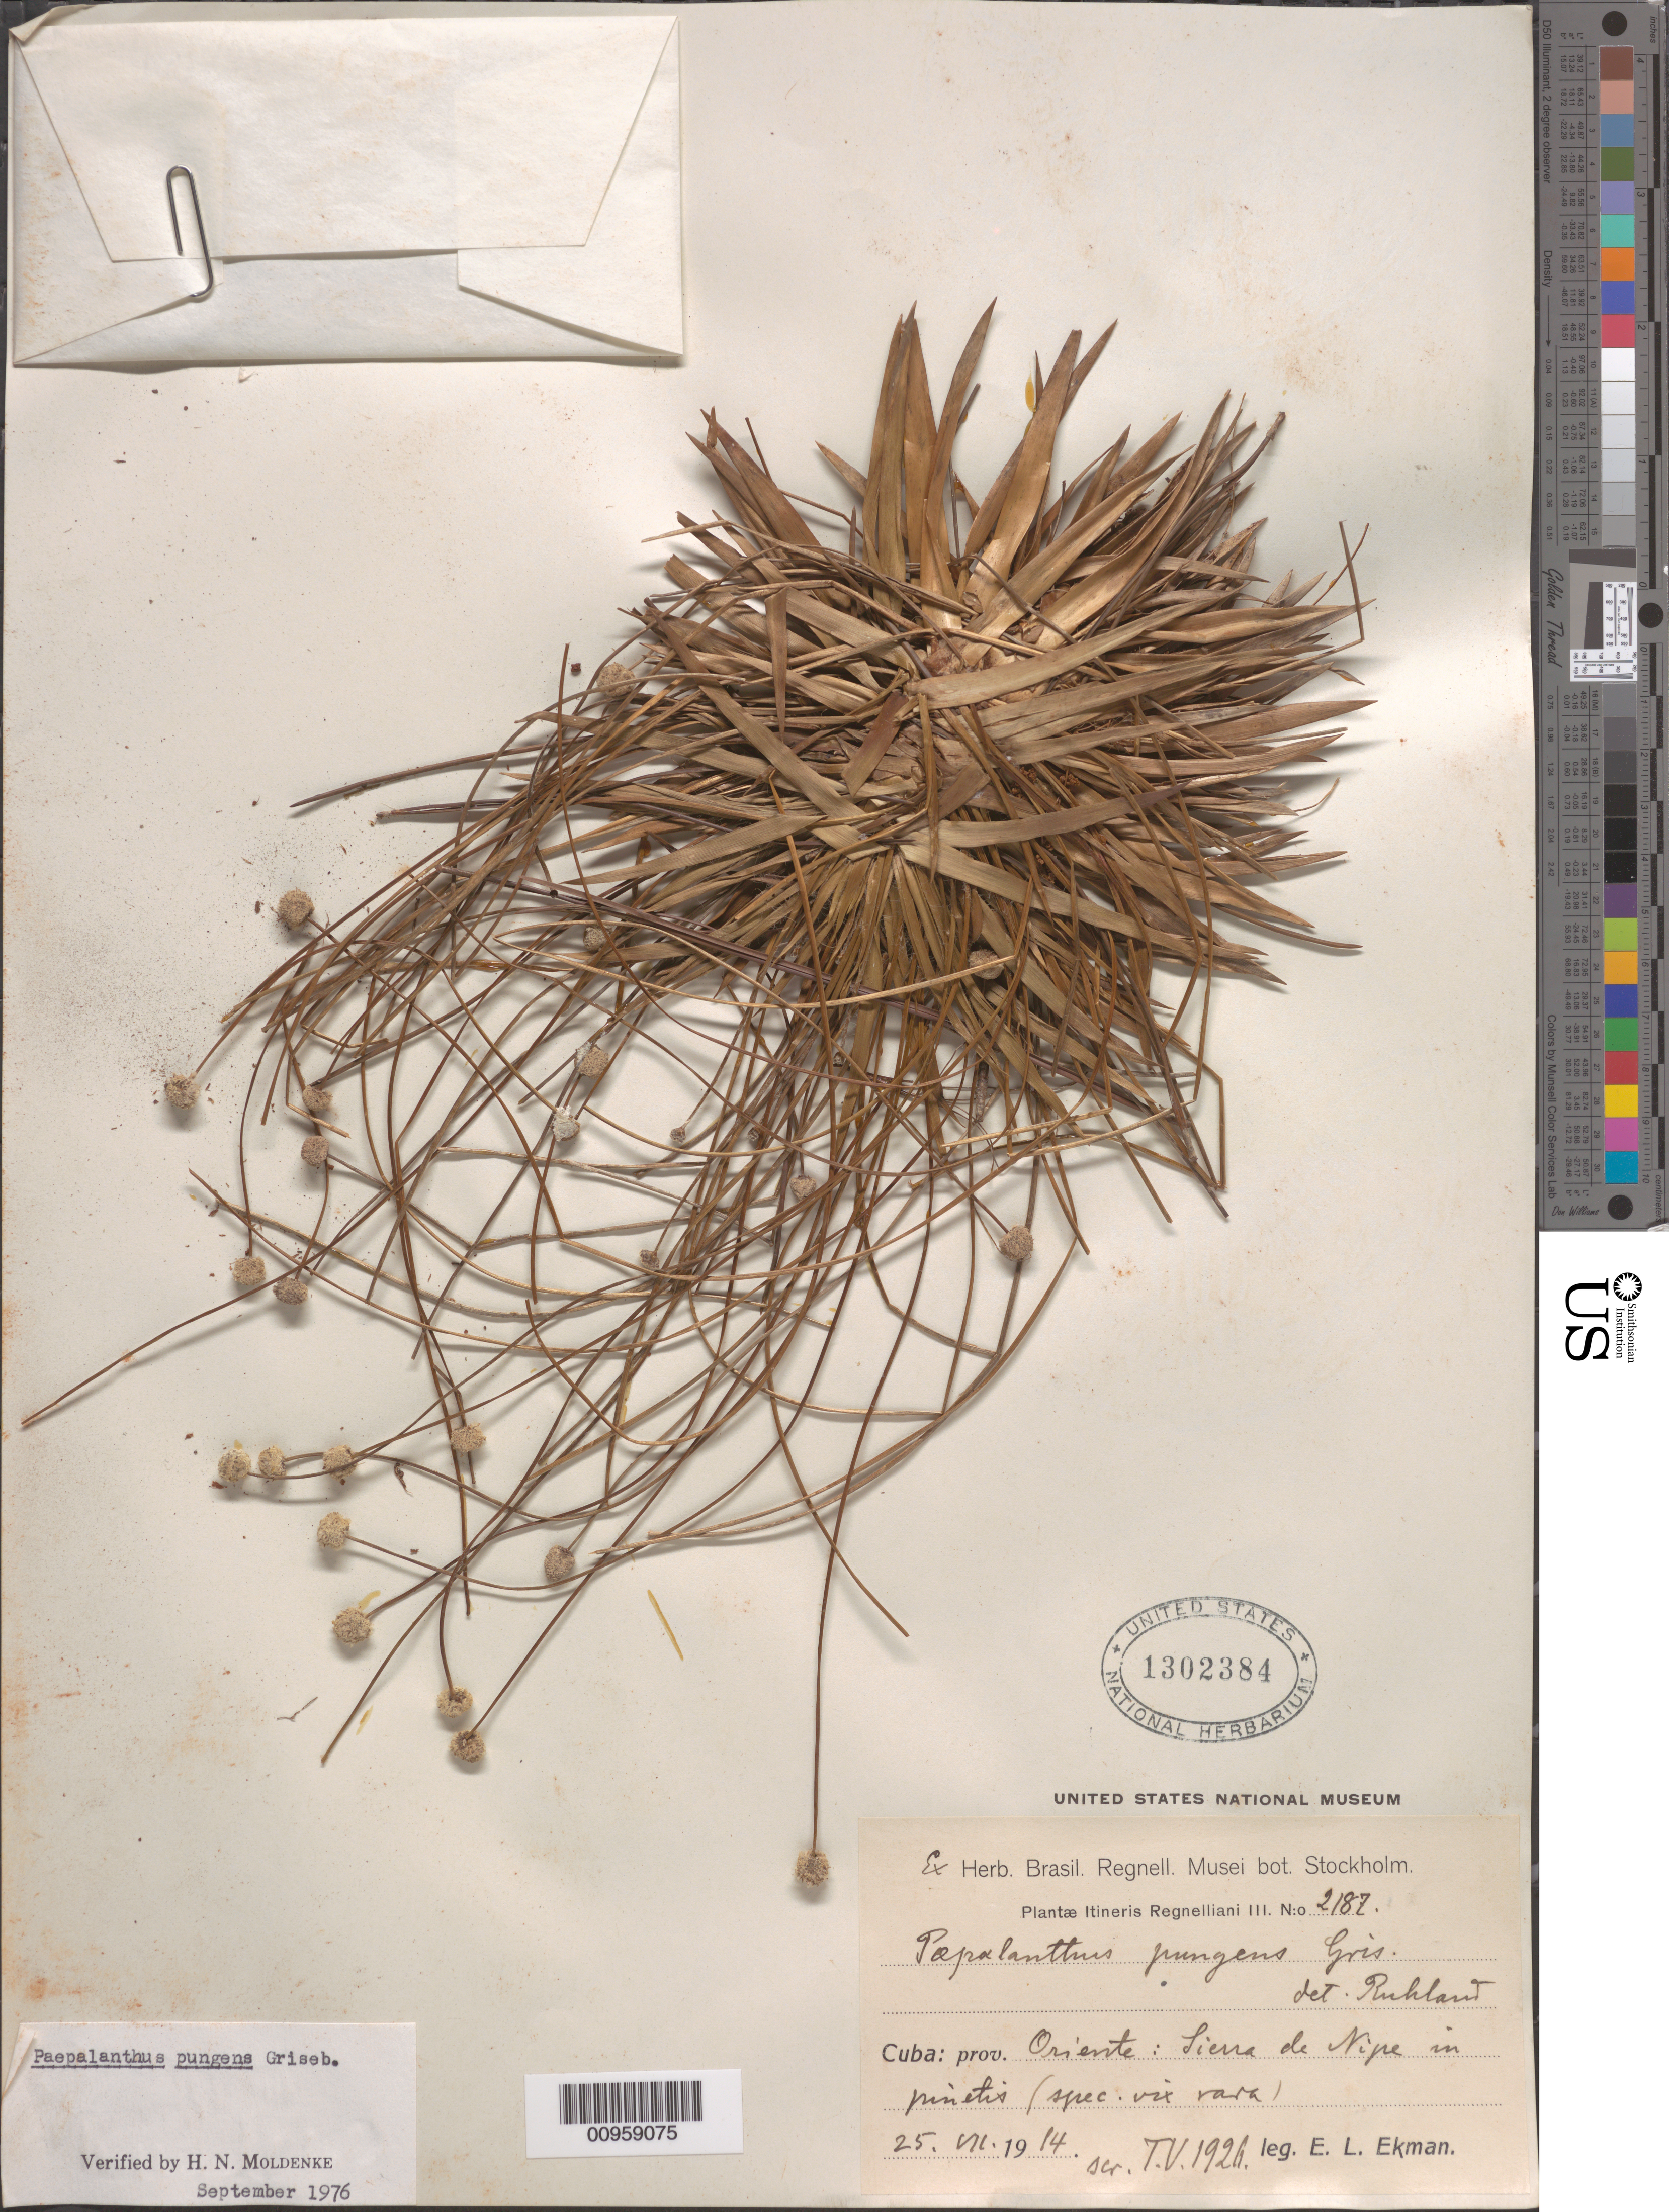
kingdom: Plantae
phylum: Tracheophyta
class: Liliopsida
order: Poales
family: Eriocaulaceae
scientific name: Nisius pungens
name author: (Griseb.) Andrino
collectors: E. L. Ekman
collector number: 2182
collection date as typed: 25 Jul 1914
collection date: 1914-07-25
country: Cuba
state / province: Holguín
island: Cuba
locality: Sierra de Nipe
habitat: In pinctis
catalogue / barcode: US 1302384